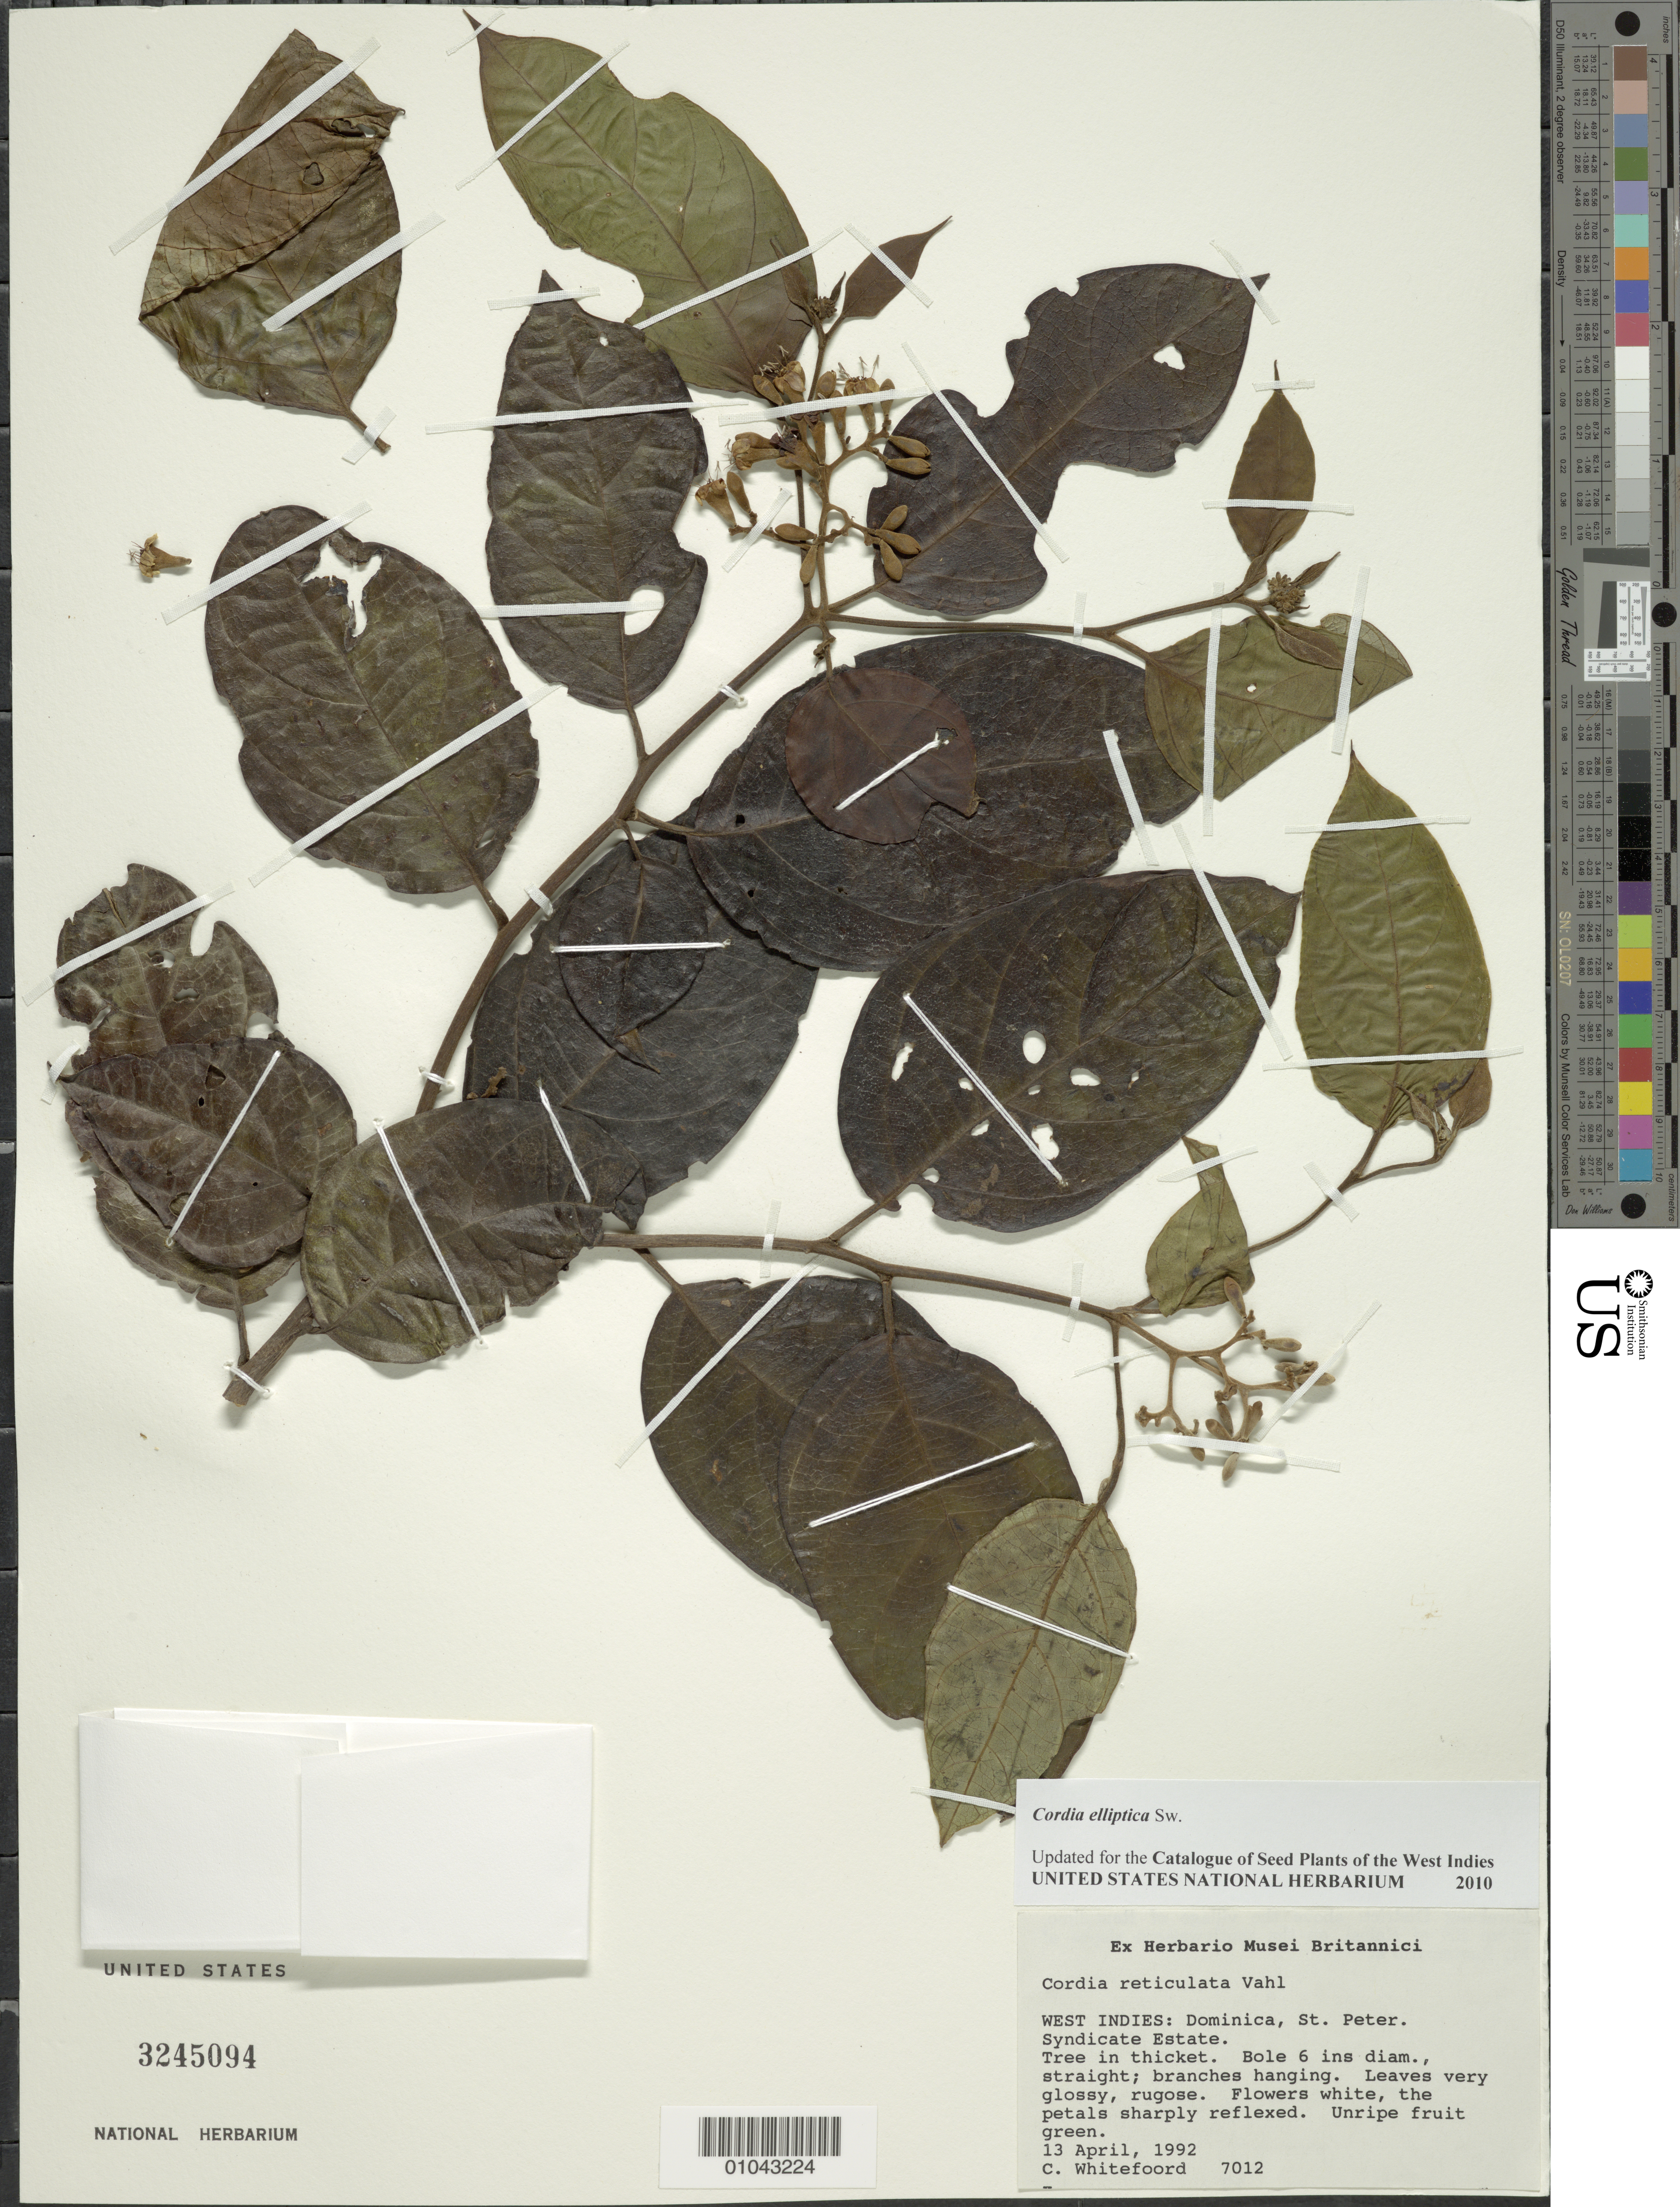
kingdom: Plantae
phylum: Tracheophyta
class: Magnoliopsida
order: Boraginales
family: Cordiaceae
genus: Cordia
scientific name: Cordia elliptica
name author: Sw.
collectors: C. Whitefoord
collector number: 7012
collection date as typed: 13 Apr 1992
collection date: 1992-04-13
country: Dominica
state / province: St. Peter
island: Dominica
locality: Syndicate Estate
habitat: In thicket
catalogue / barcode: US 3245094